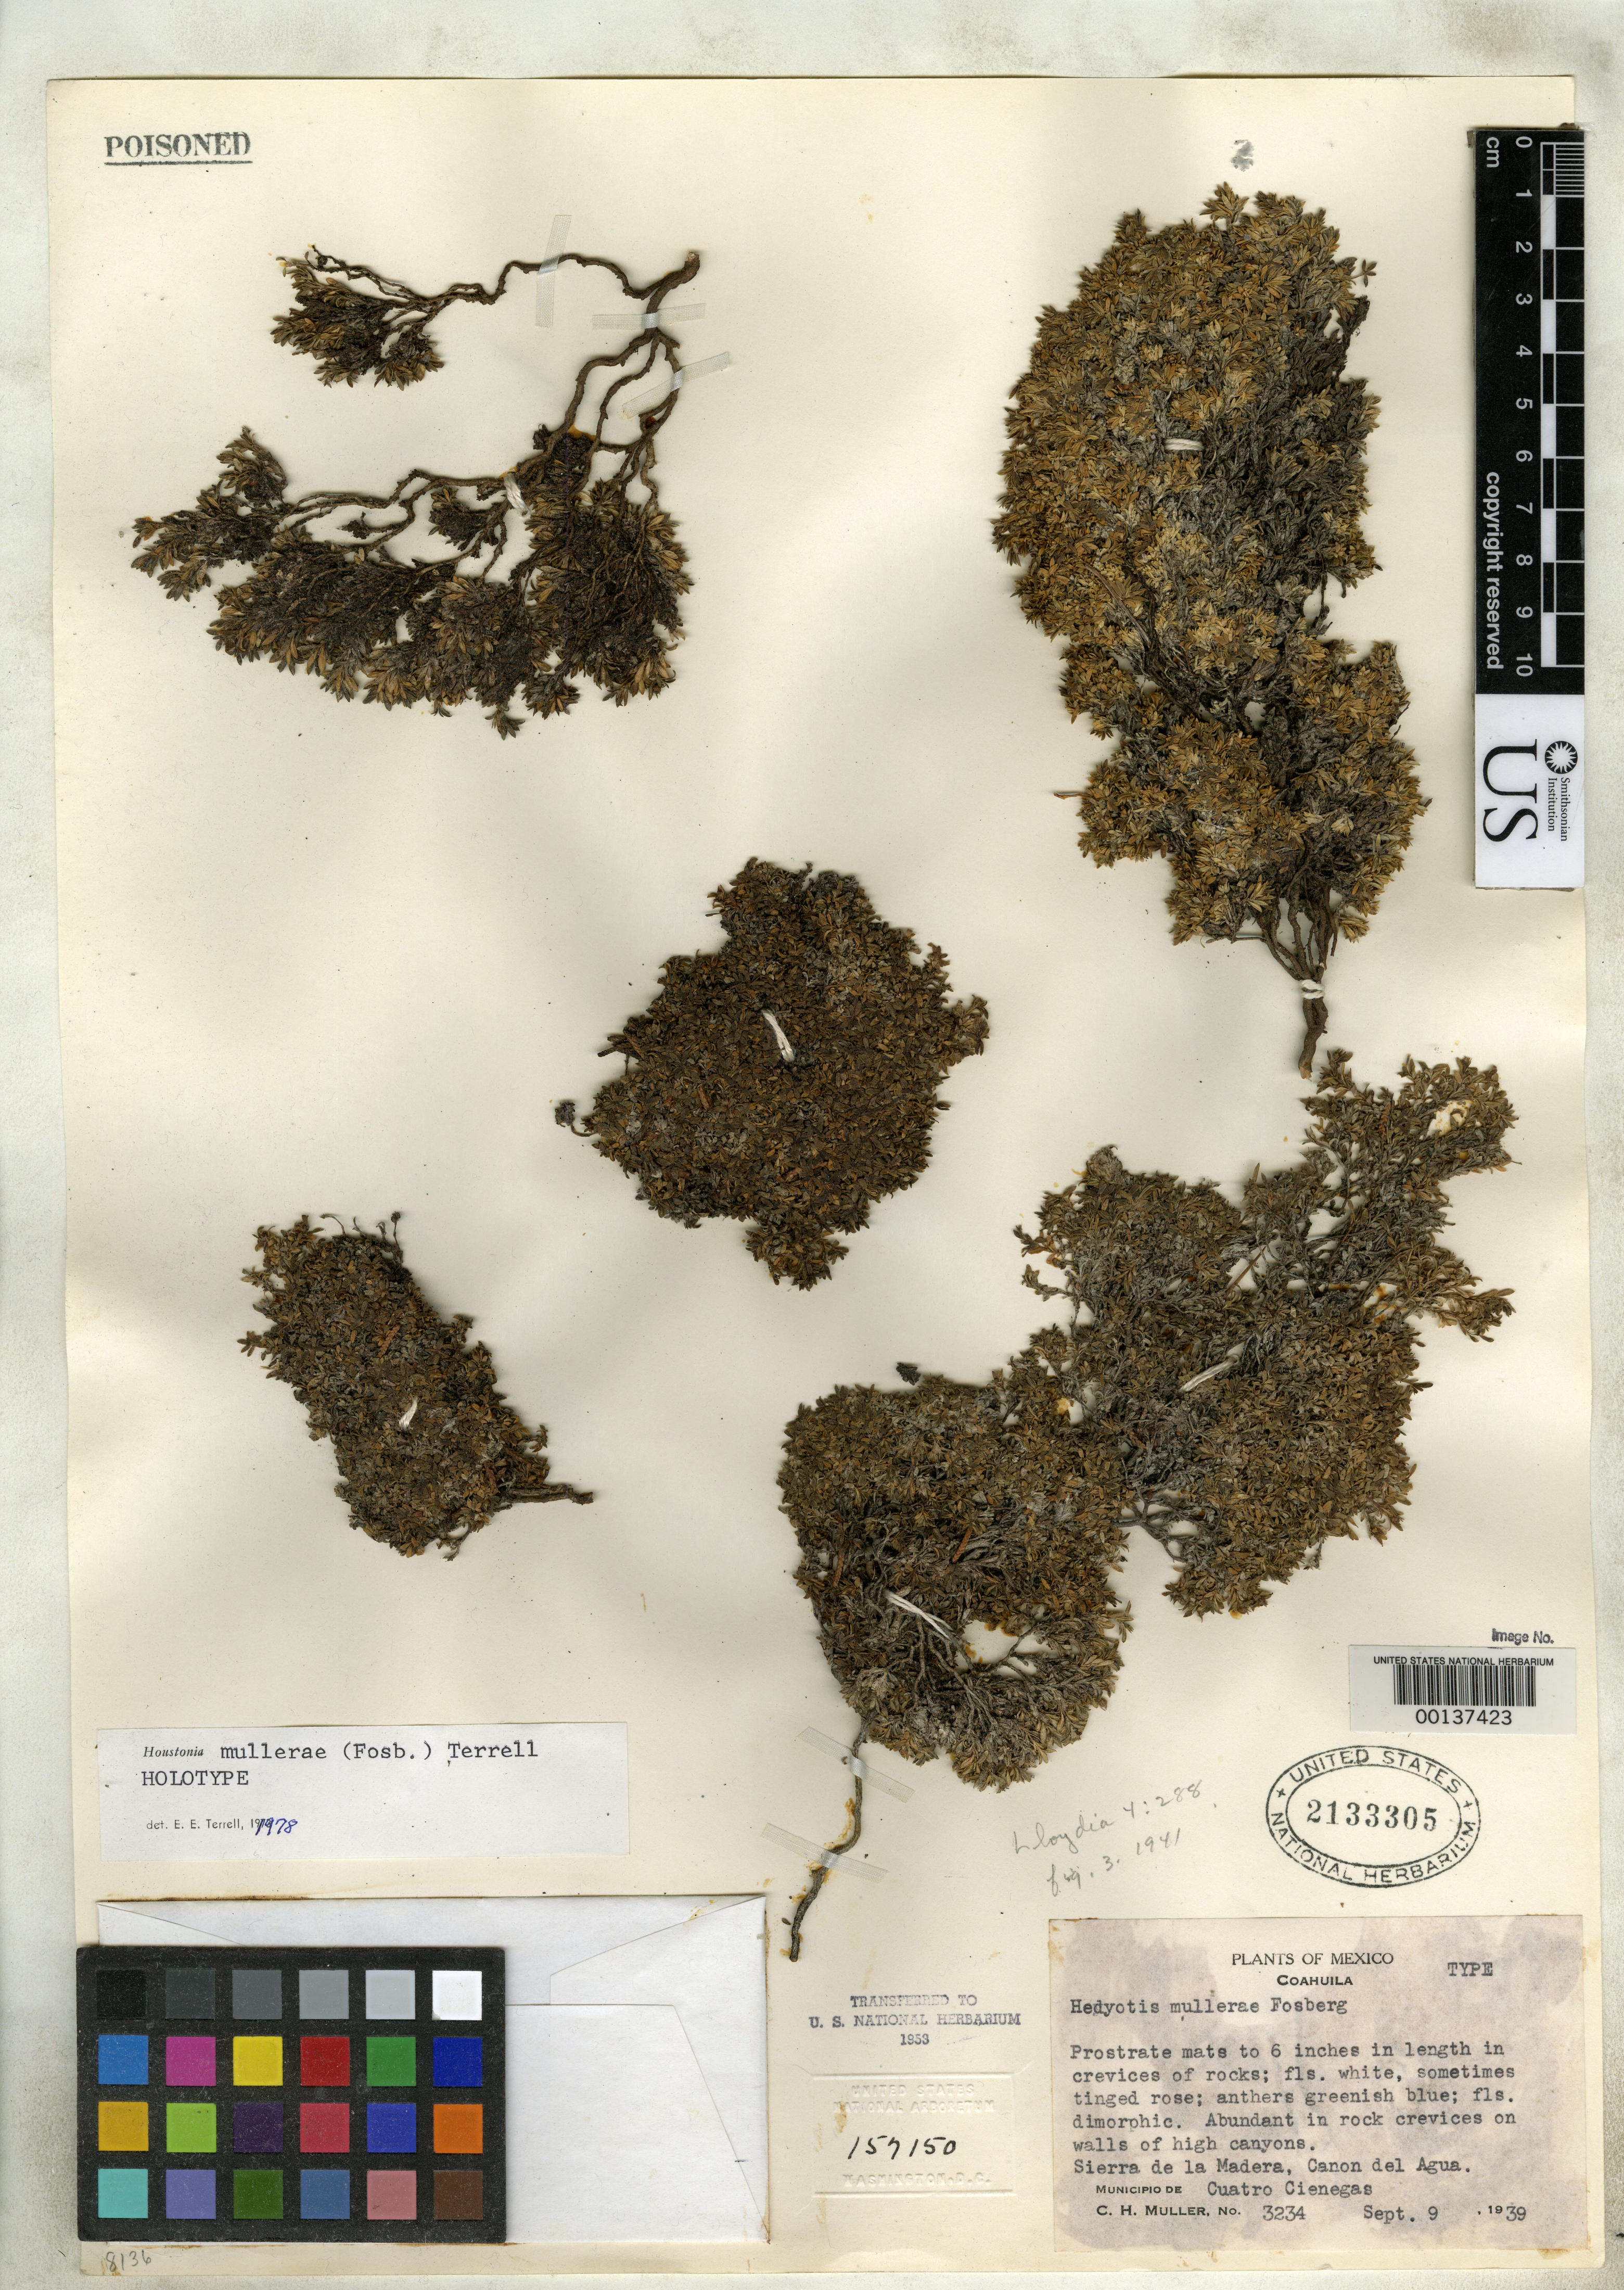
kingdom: Plantae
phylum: Tracheophyta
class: Magnoliopsida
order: Gentianales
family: Rubiaceae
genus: Hedyotis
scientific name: Hedyotis mullerae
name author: Fosberg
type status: Holotype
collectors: C. H. Muller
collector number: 3234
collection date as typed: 09 Sep 1939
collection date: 1939-09-09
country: Mexico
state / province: Coahuila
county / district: Cuatro Cienagas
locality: Sierra de La Madera, Canon del Agua.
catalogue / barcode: US 2133305